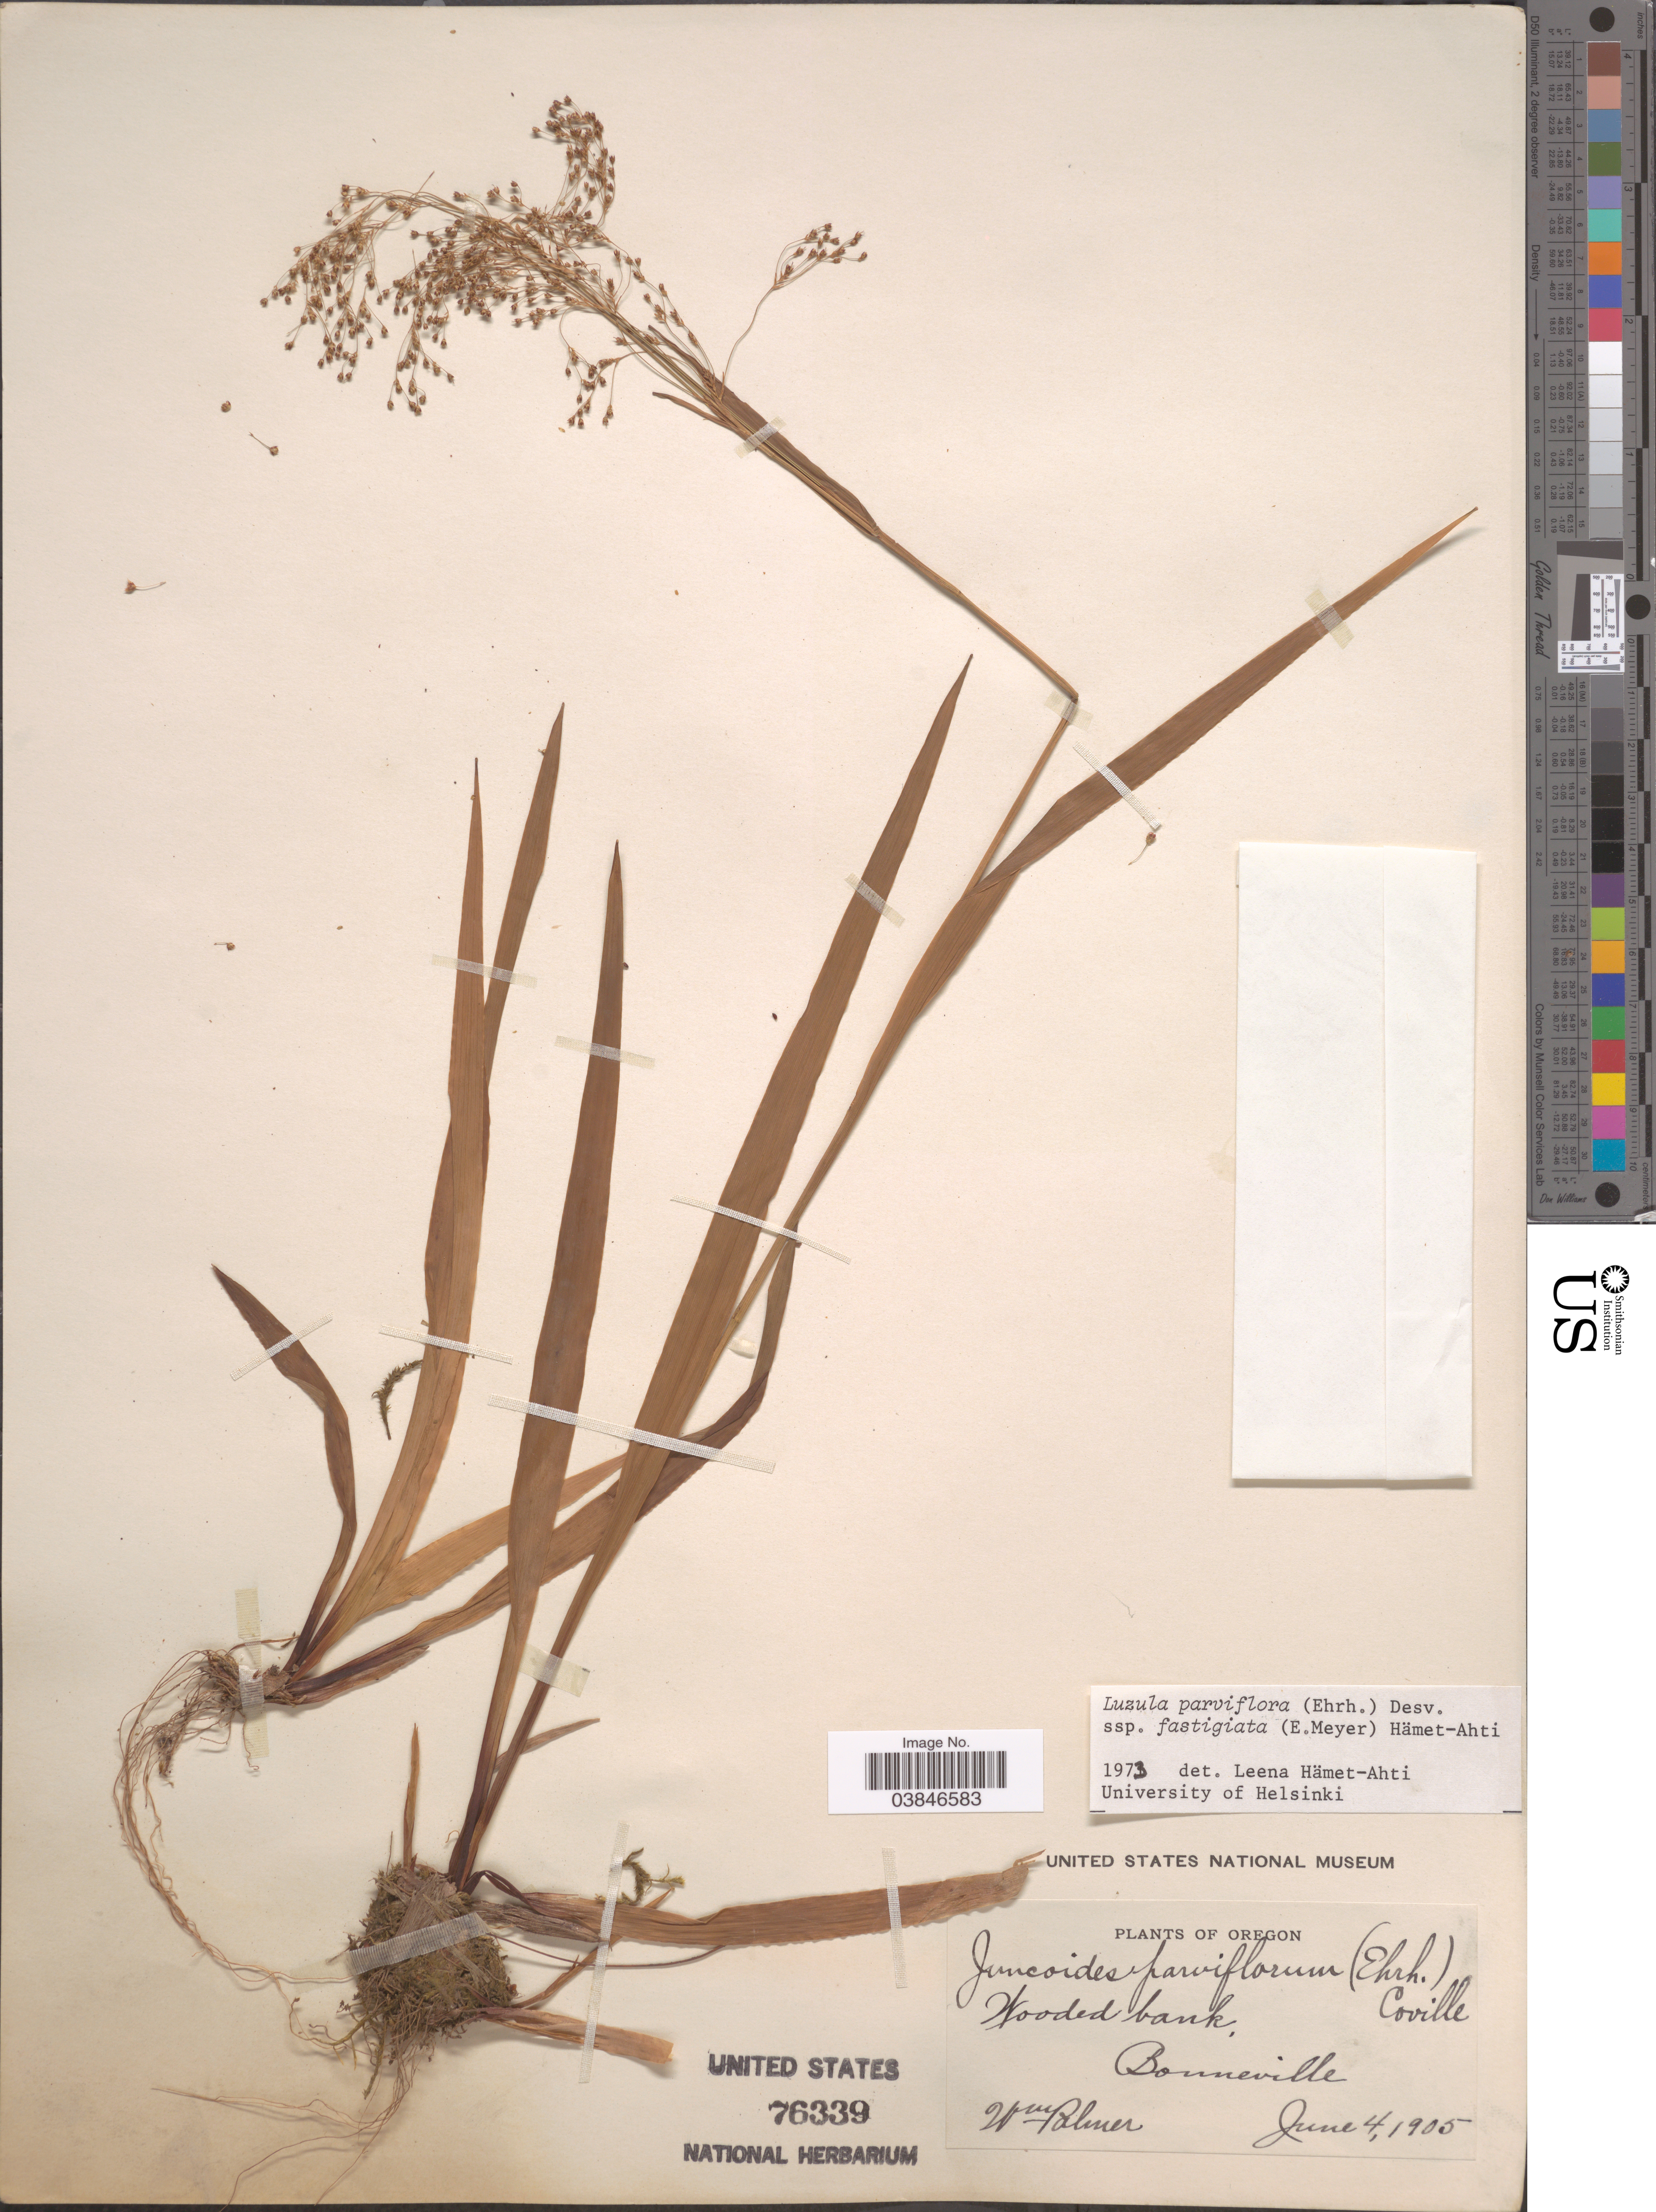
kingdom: Plantae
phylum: Tracheophyta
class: Liliopsida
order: Poales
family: Juncaceae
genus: Luzula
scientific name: Luzula parviflora subsp. fastigiata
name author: Buchenau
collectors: W. Palmer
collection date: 1905-06-04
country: United States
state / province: Oregon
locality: Wooded bank, Bonneville.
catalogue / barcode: US 76339